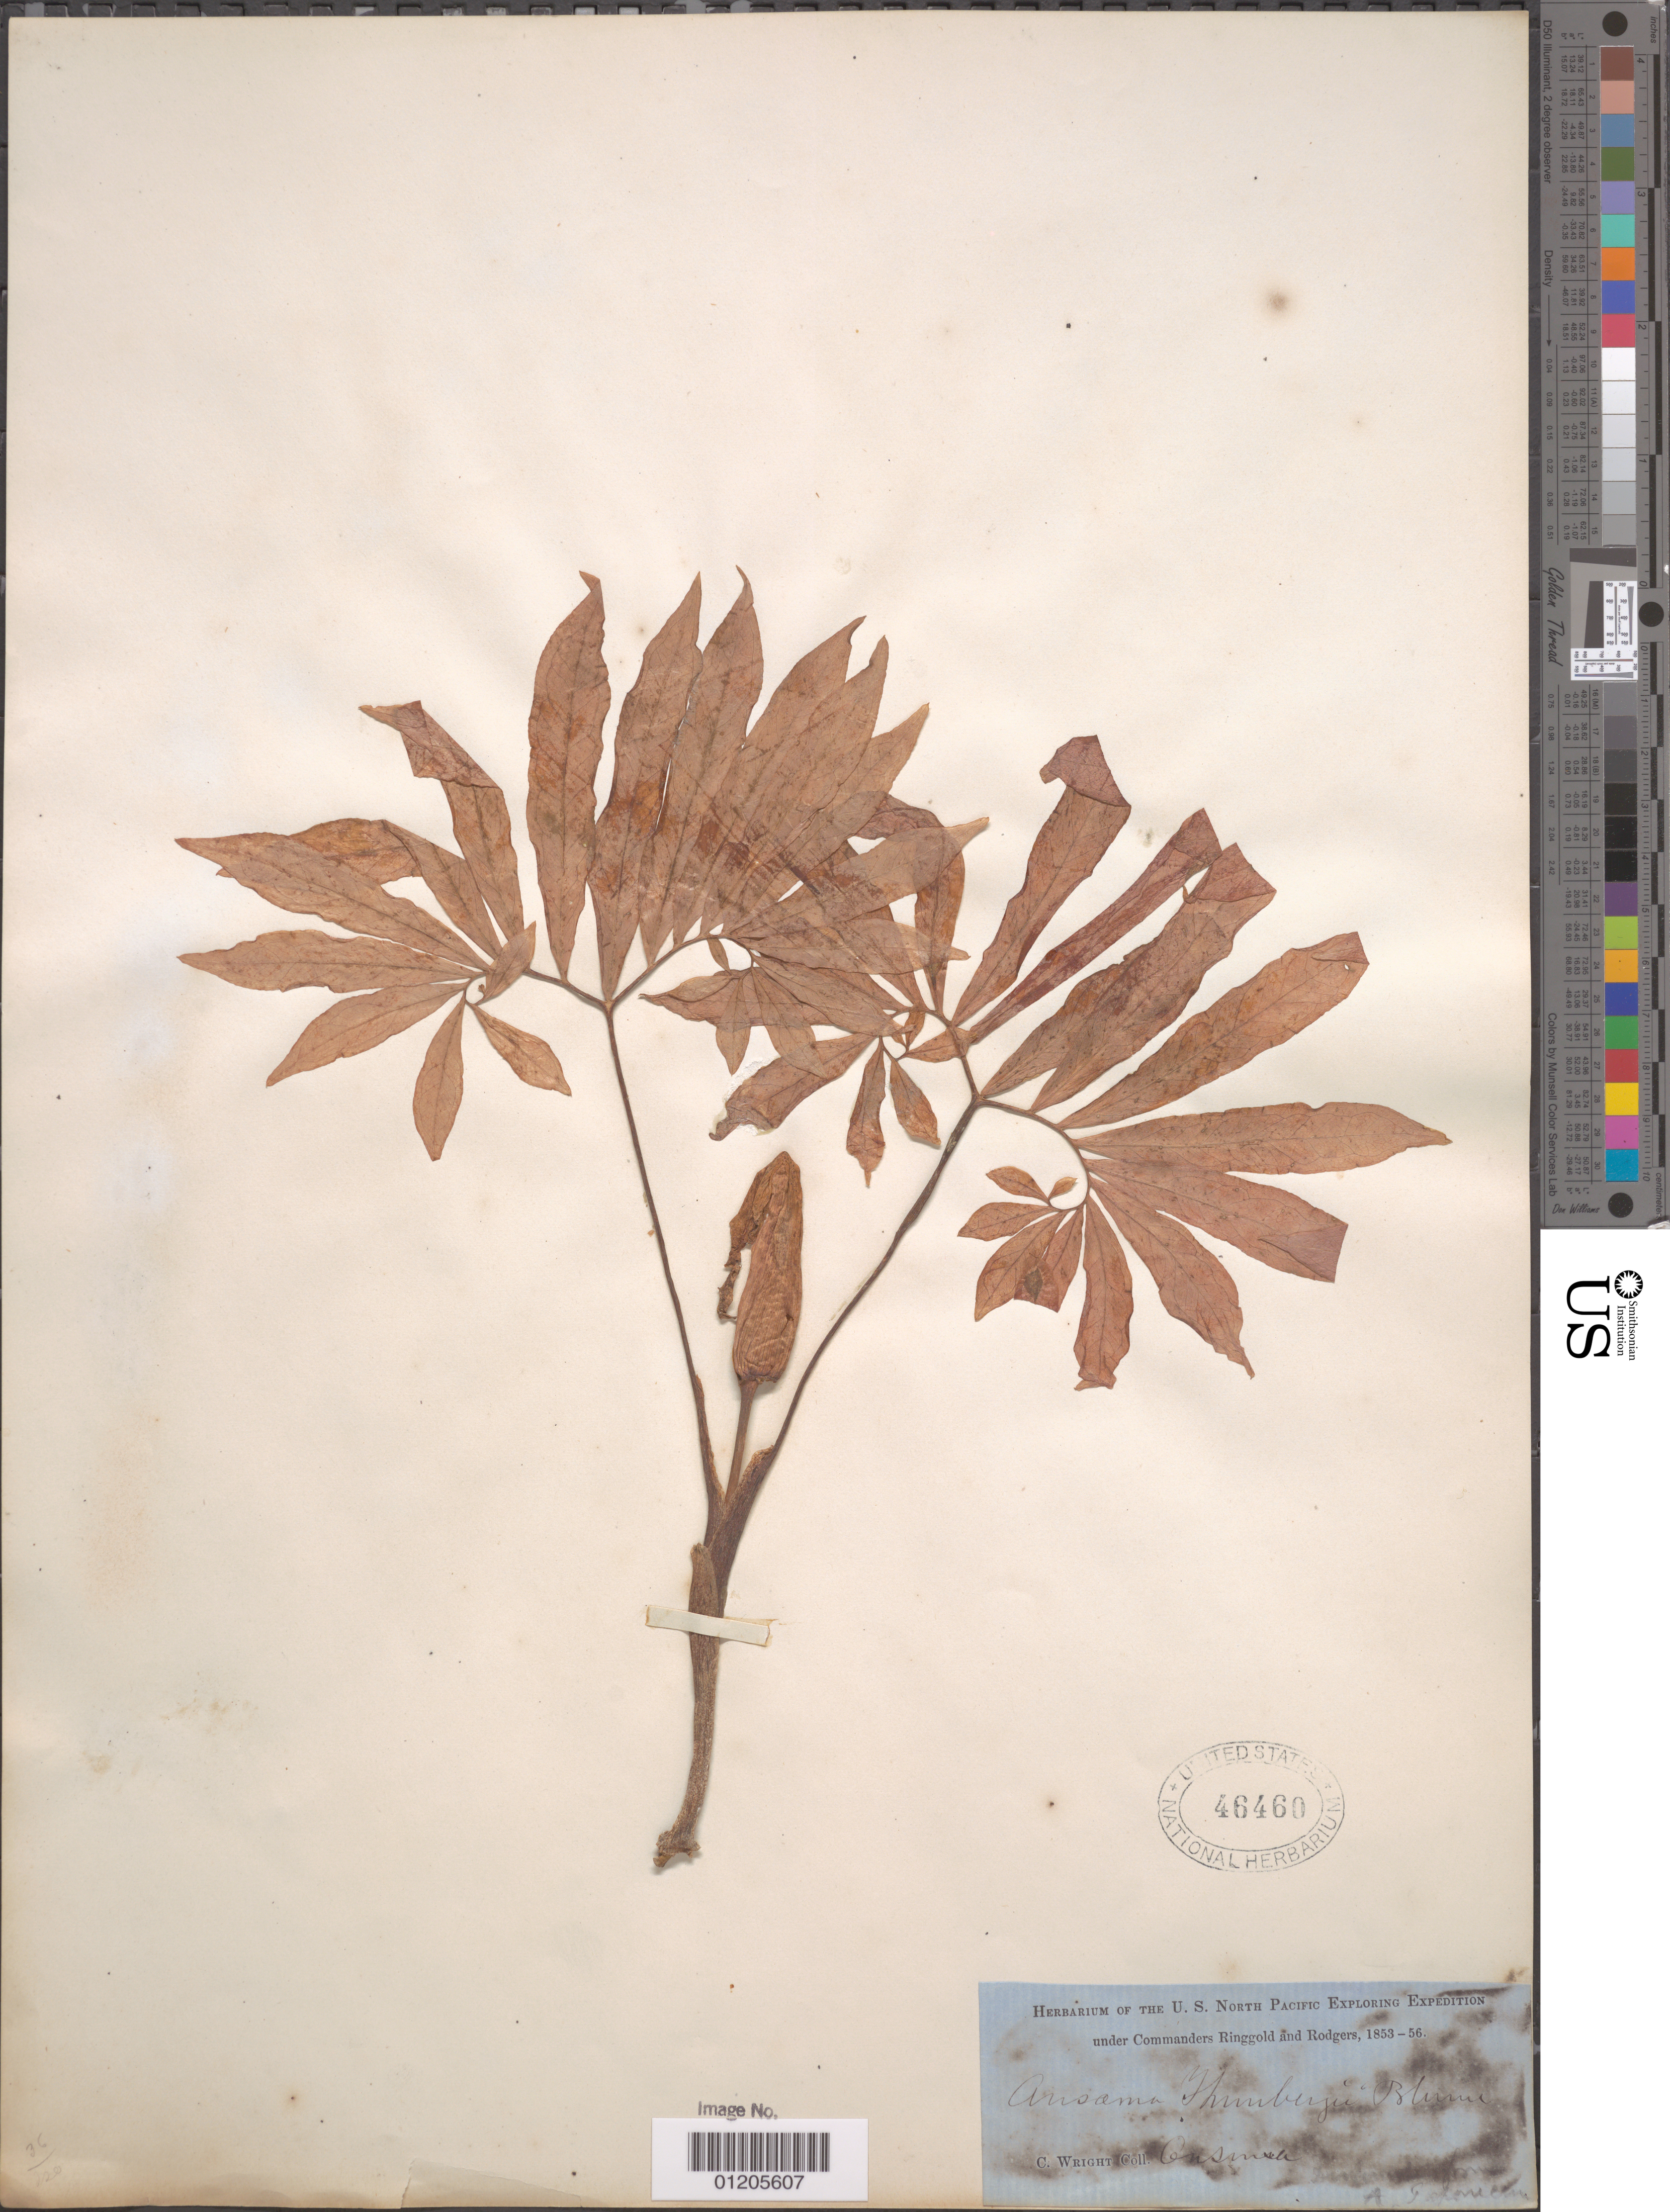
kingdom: Plantae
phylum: Tracheophyta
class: Liliopsida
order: Alismatales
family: Araceae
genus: Arisaema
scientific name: Arisaema thunbergii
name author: Blume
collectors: C. Wright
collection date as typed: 1853 to -- -- 1856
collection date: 1853/1856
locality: Gosima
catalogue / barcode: US 46460